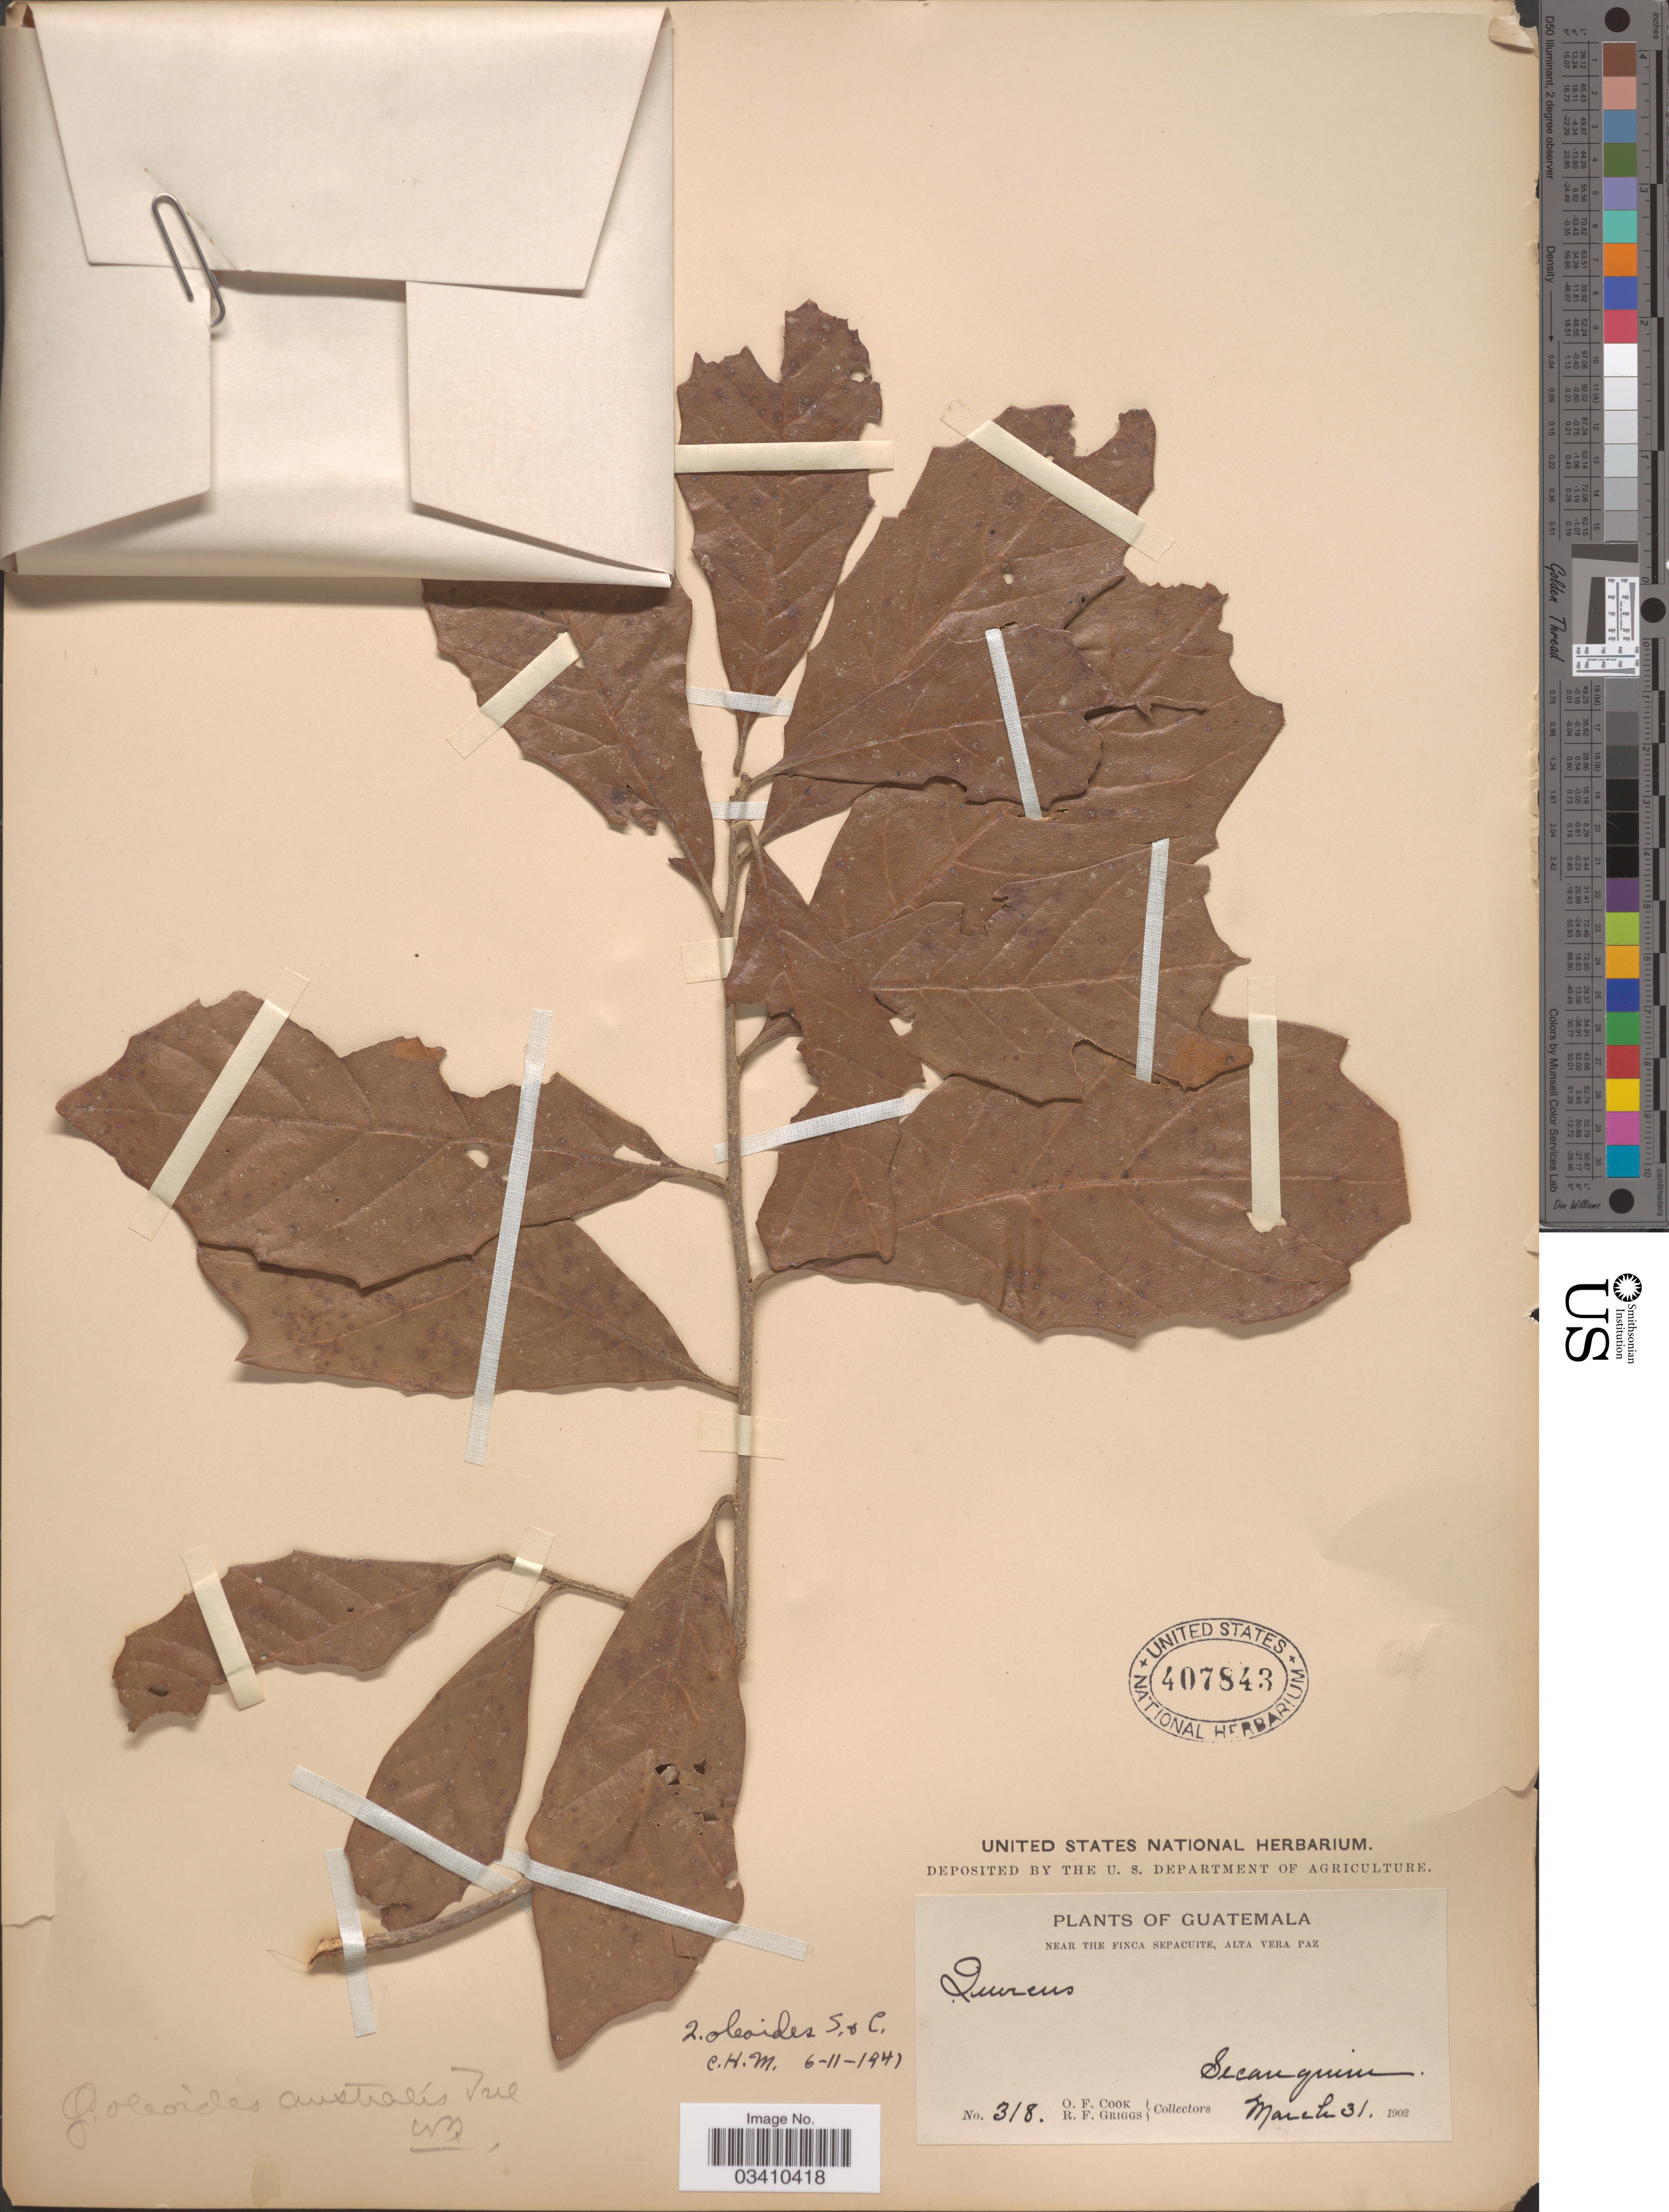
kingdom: Plantae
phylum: Tracheophyta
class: Magnoliopsida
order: Fagales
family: Fagaceae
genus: Quercus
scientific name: Quercus oleoides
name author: Schltdl. & Cham.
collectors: O. F. Cook & R. F. Griggs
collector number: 318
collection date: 1902-03-31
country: Guatemala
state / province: Alta Verapaz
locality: Near the Finca Sepacuite. Secanquim.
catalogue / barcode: US 407843